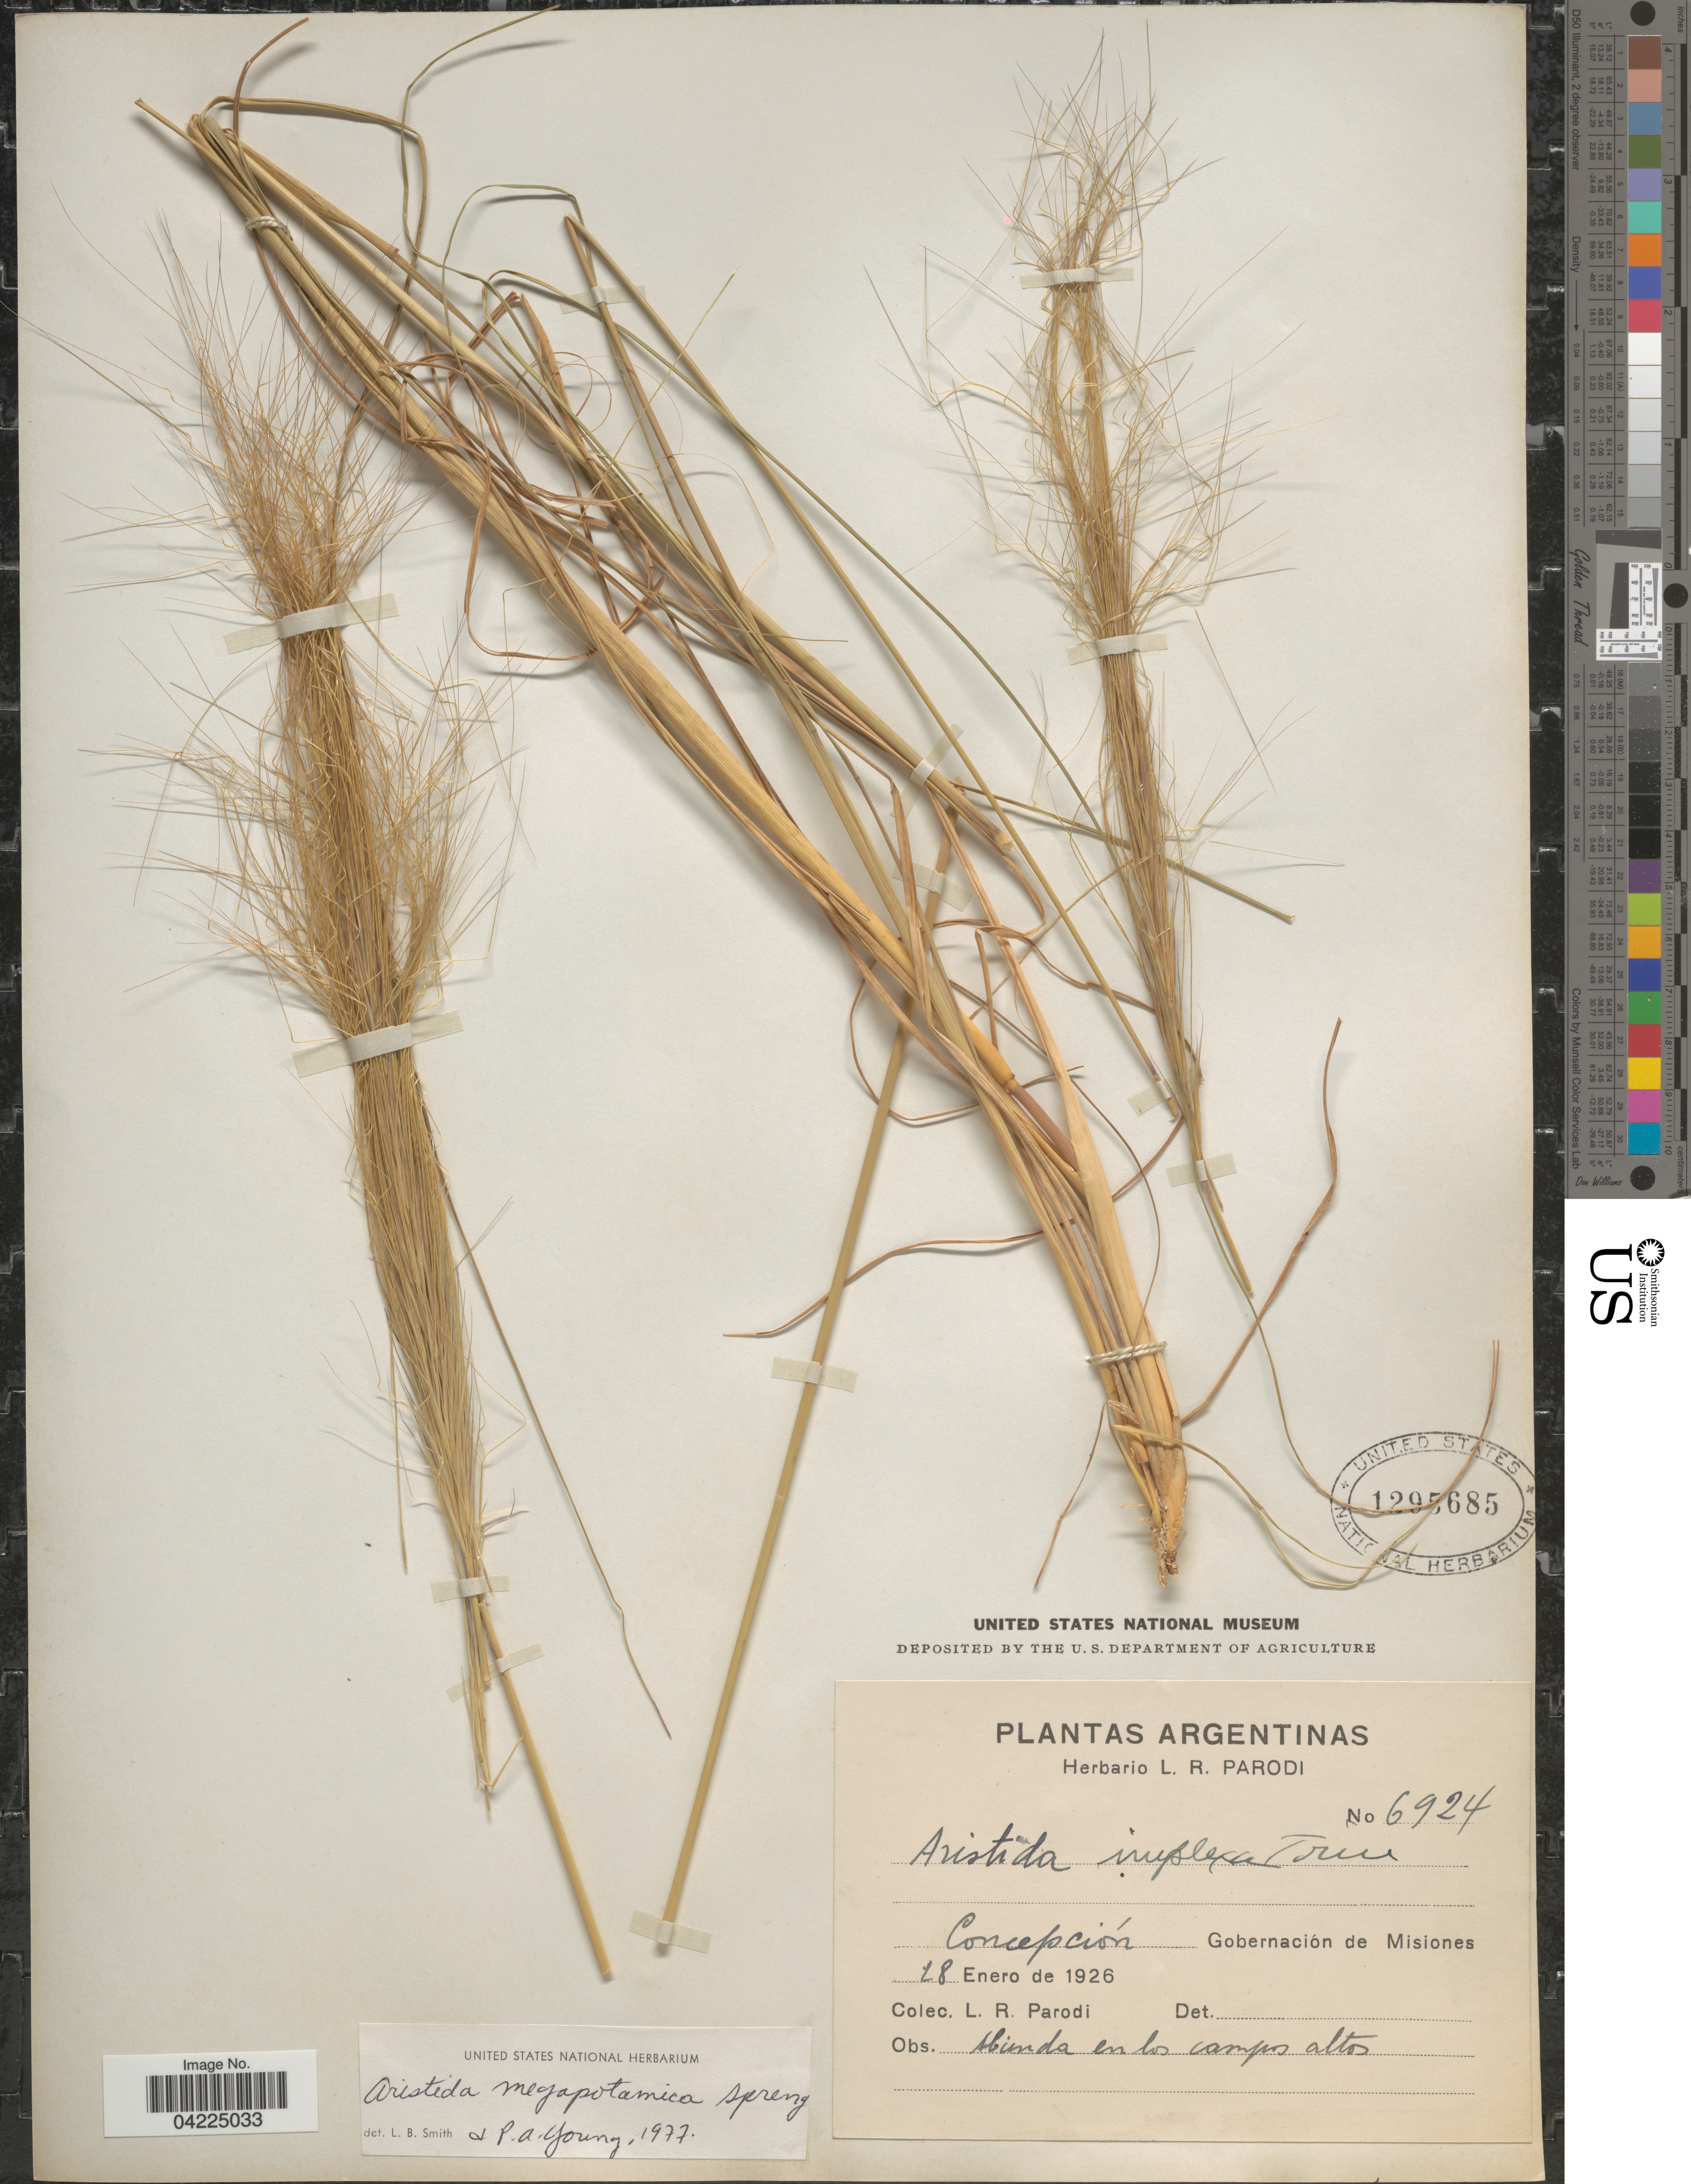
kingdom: Plantae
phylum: Tracheophyta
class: Liliopsida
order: Poales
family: Poaceae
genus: Aristida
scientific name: Aristida megapotamica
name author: Spreng.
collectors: L. R. Parodi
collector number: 6924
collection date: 1926-01-28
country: Argentina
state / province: Misiones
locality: Concepción Gobernación de Misiones.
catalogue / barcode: US 1295685